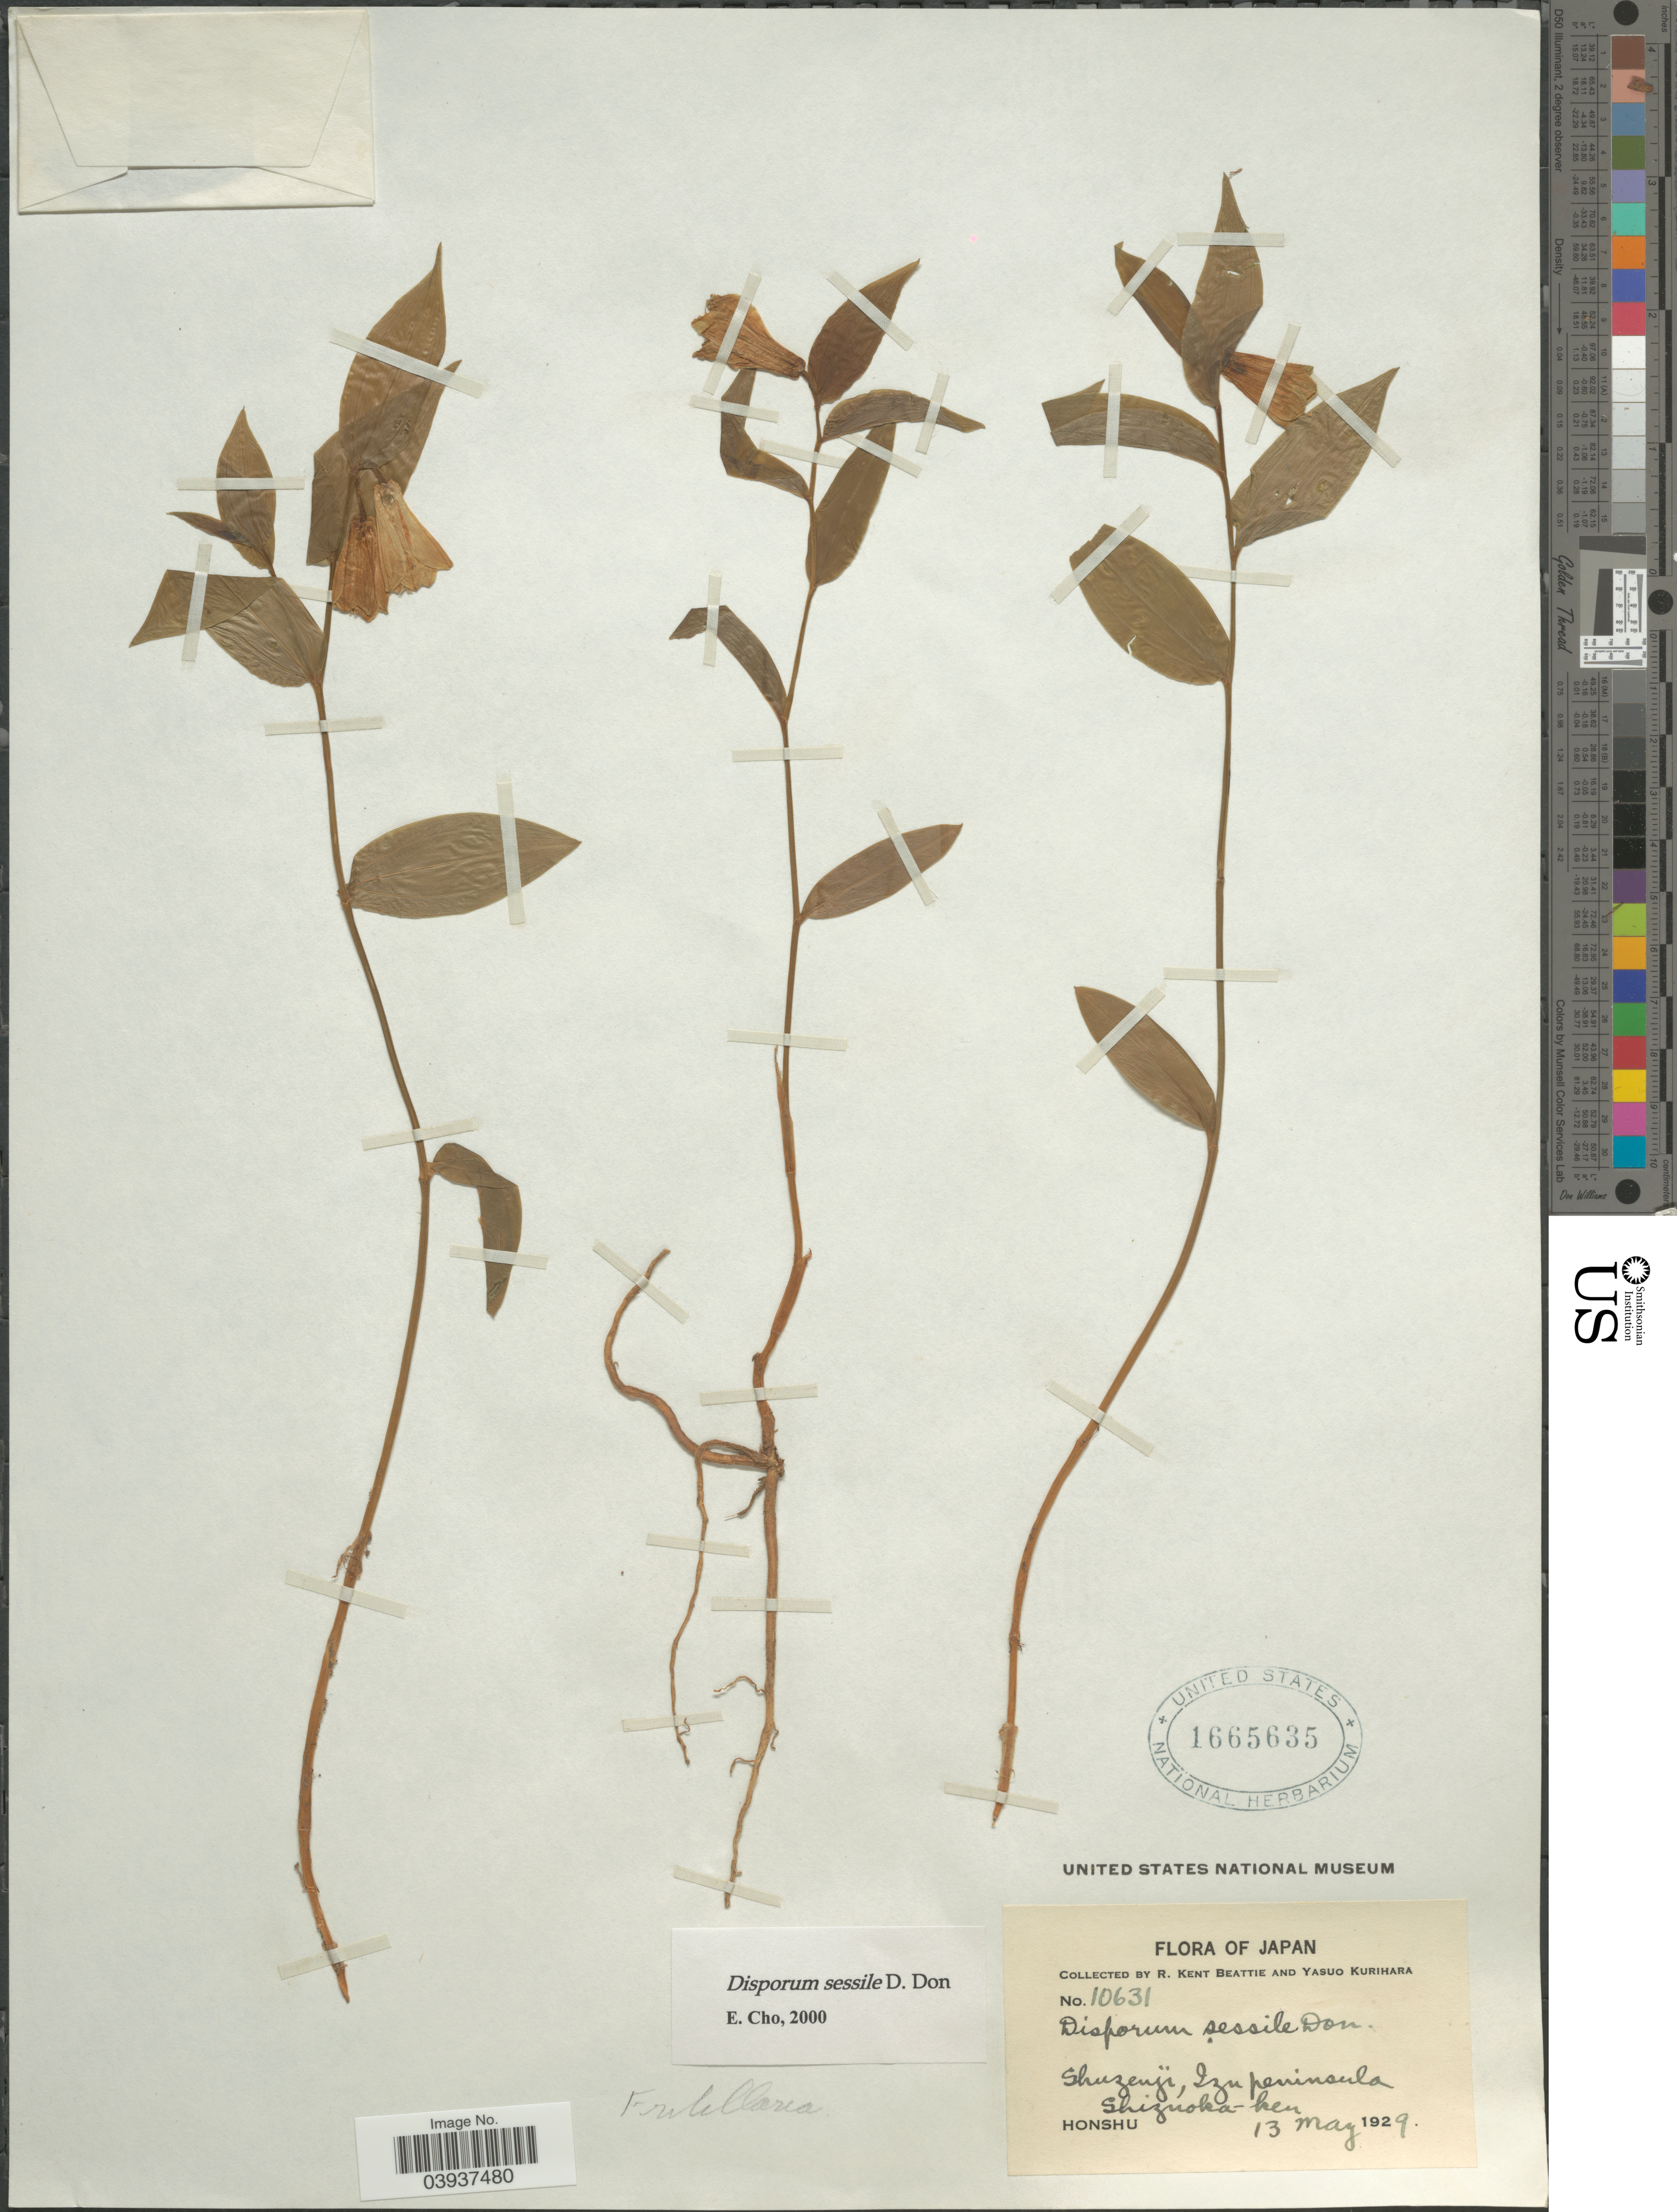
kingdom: Plantae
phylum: Tracheophyta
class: Liliopsida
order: Liliales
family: Colchicaceae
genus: Disporum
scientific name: Disporum sessile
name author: D. Don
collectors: R. K. Beattie & Y. Kurihara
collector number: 10631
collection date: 1929-05-13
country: Japan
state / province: Sizuoka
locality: Shuzenji, Izu peninsula. Shizuoka-ken. Honshu.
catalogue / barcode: US 1665635